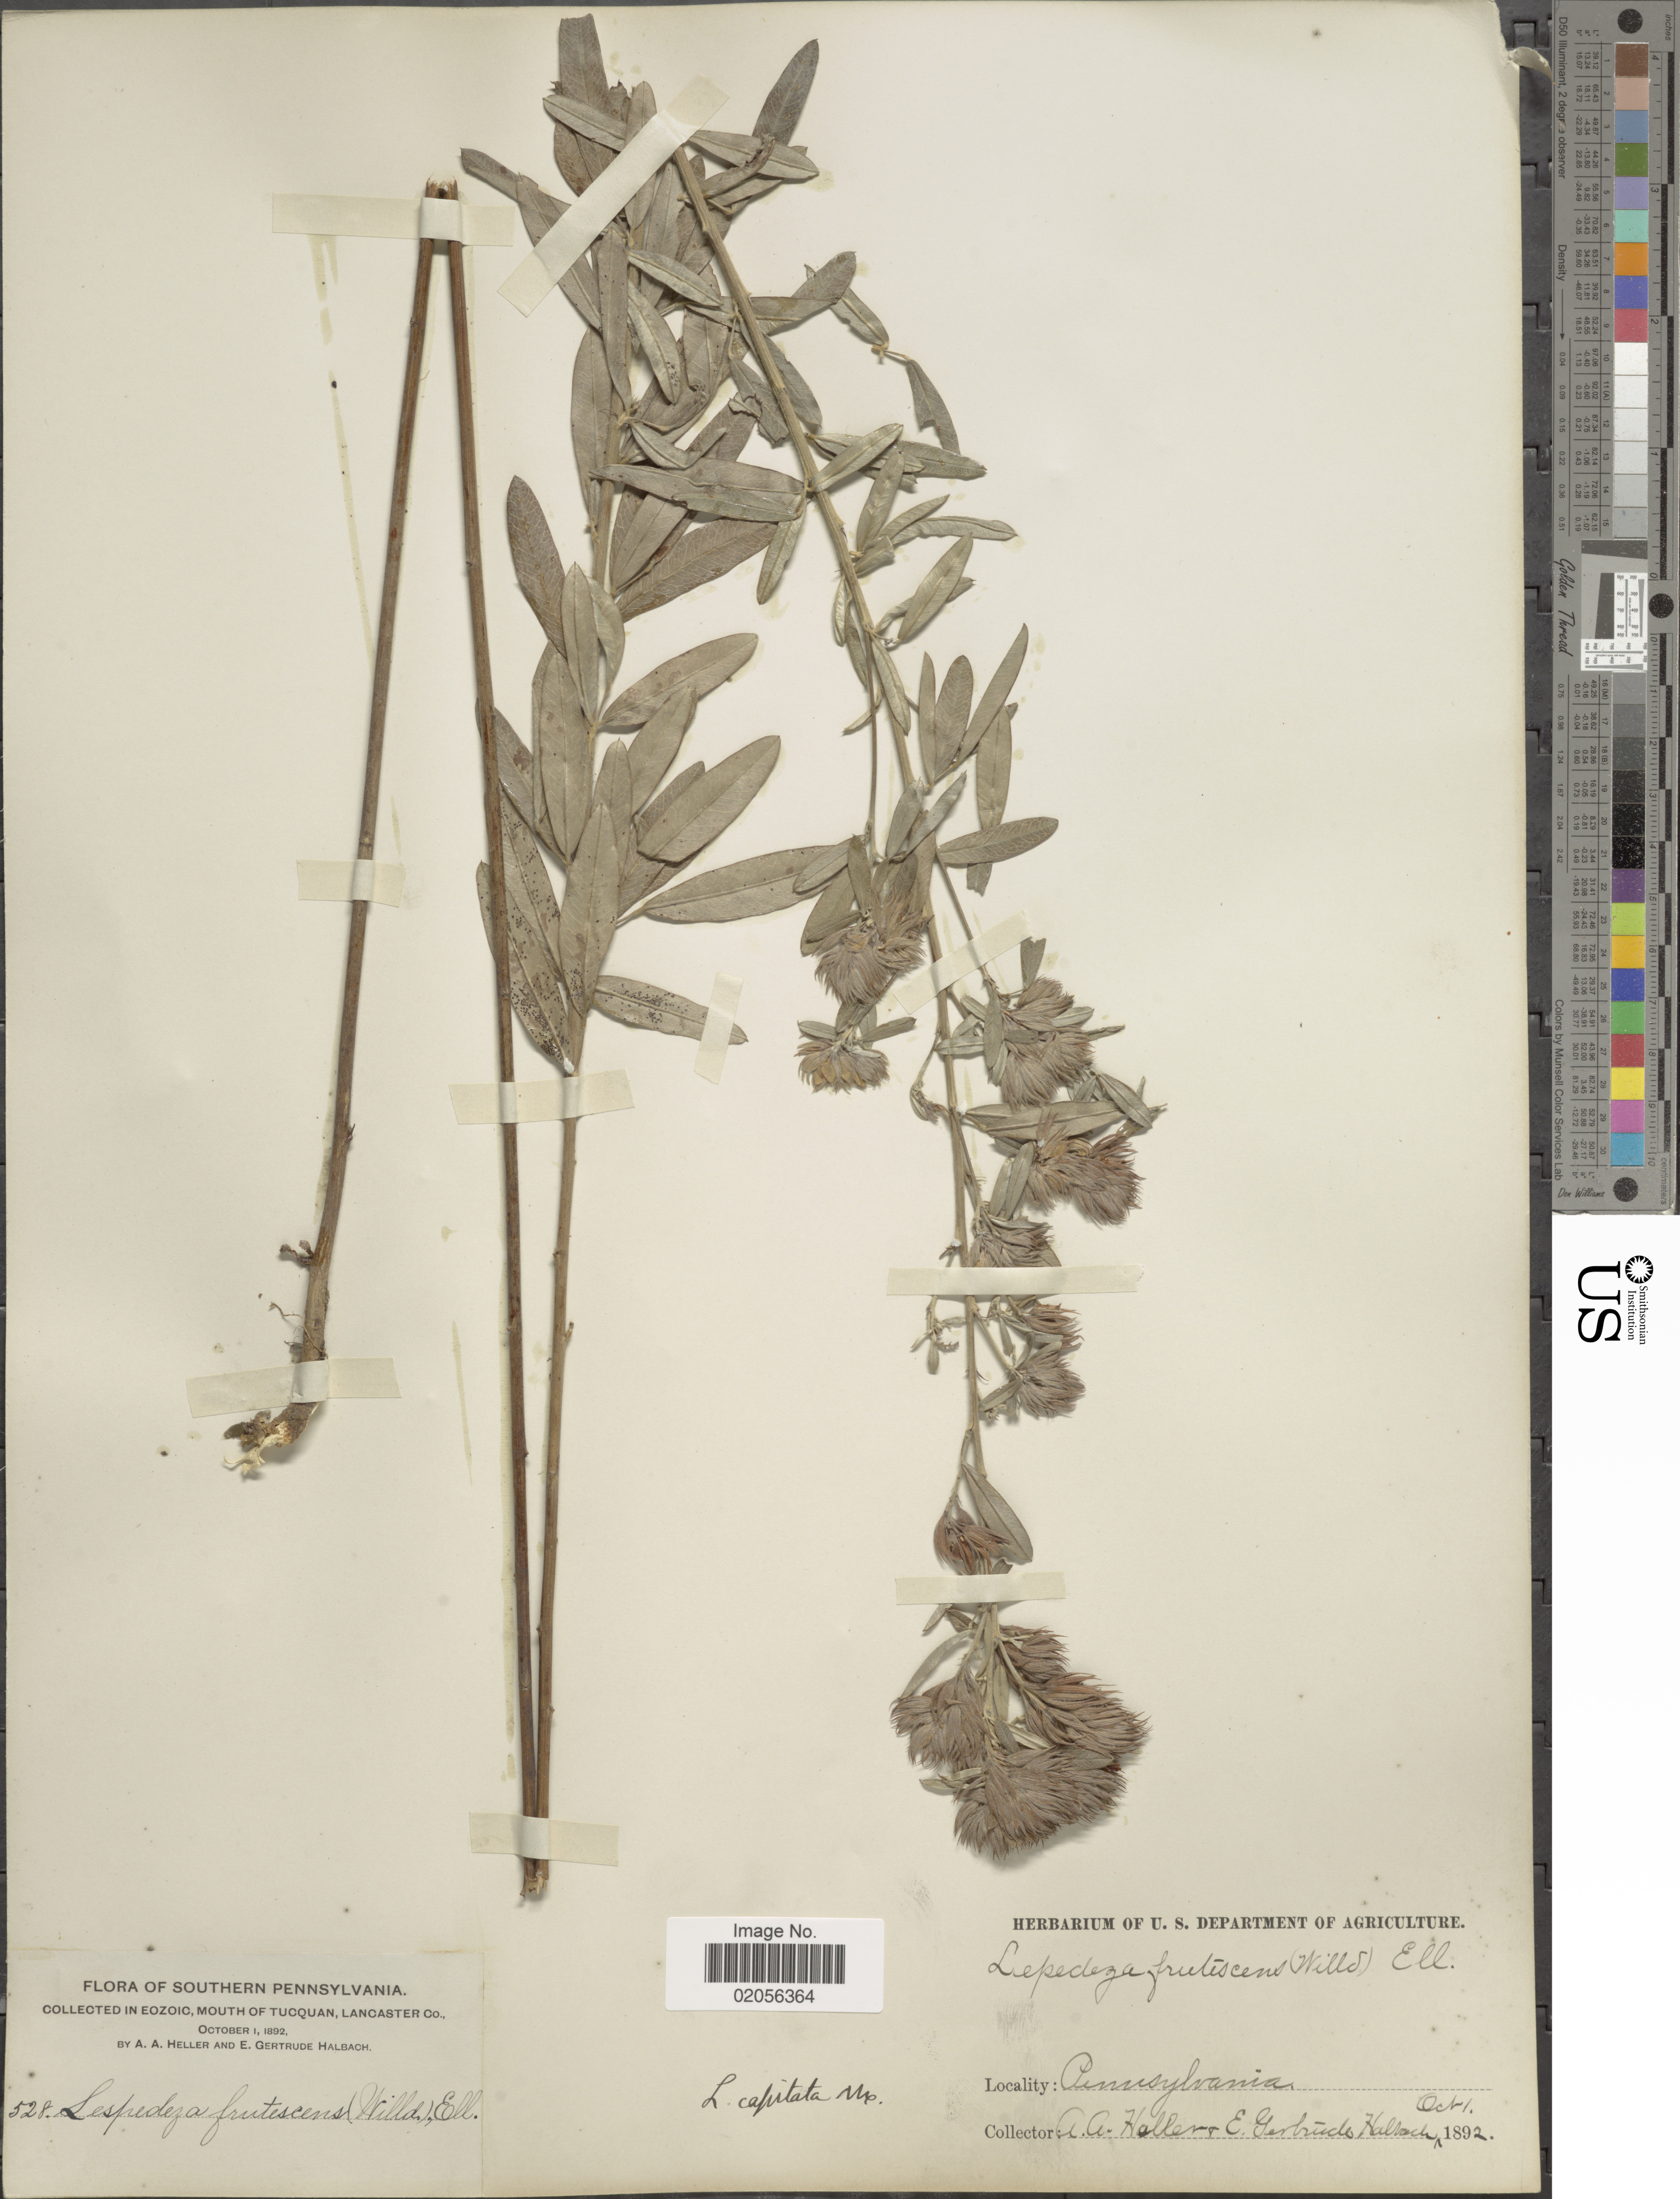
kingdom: Plantae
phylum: Tracheophyta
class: Magnoliopsida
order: Fabales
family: Fabaceae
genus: Lespedeza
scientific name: Lespedeza capitata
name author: Michx.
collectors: A. A. Heller & E. G. Halbach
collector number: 528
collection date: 1892-10-01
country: United States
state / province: Pennsylvania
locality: Southern Pennsylvania. In Eozoic, Mouth of Tucquan, Lancaster Co.